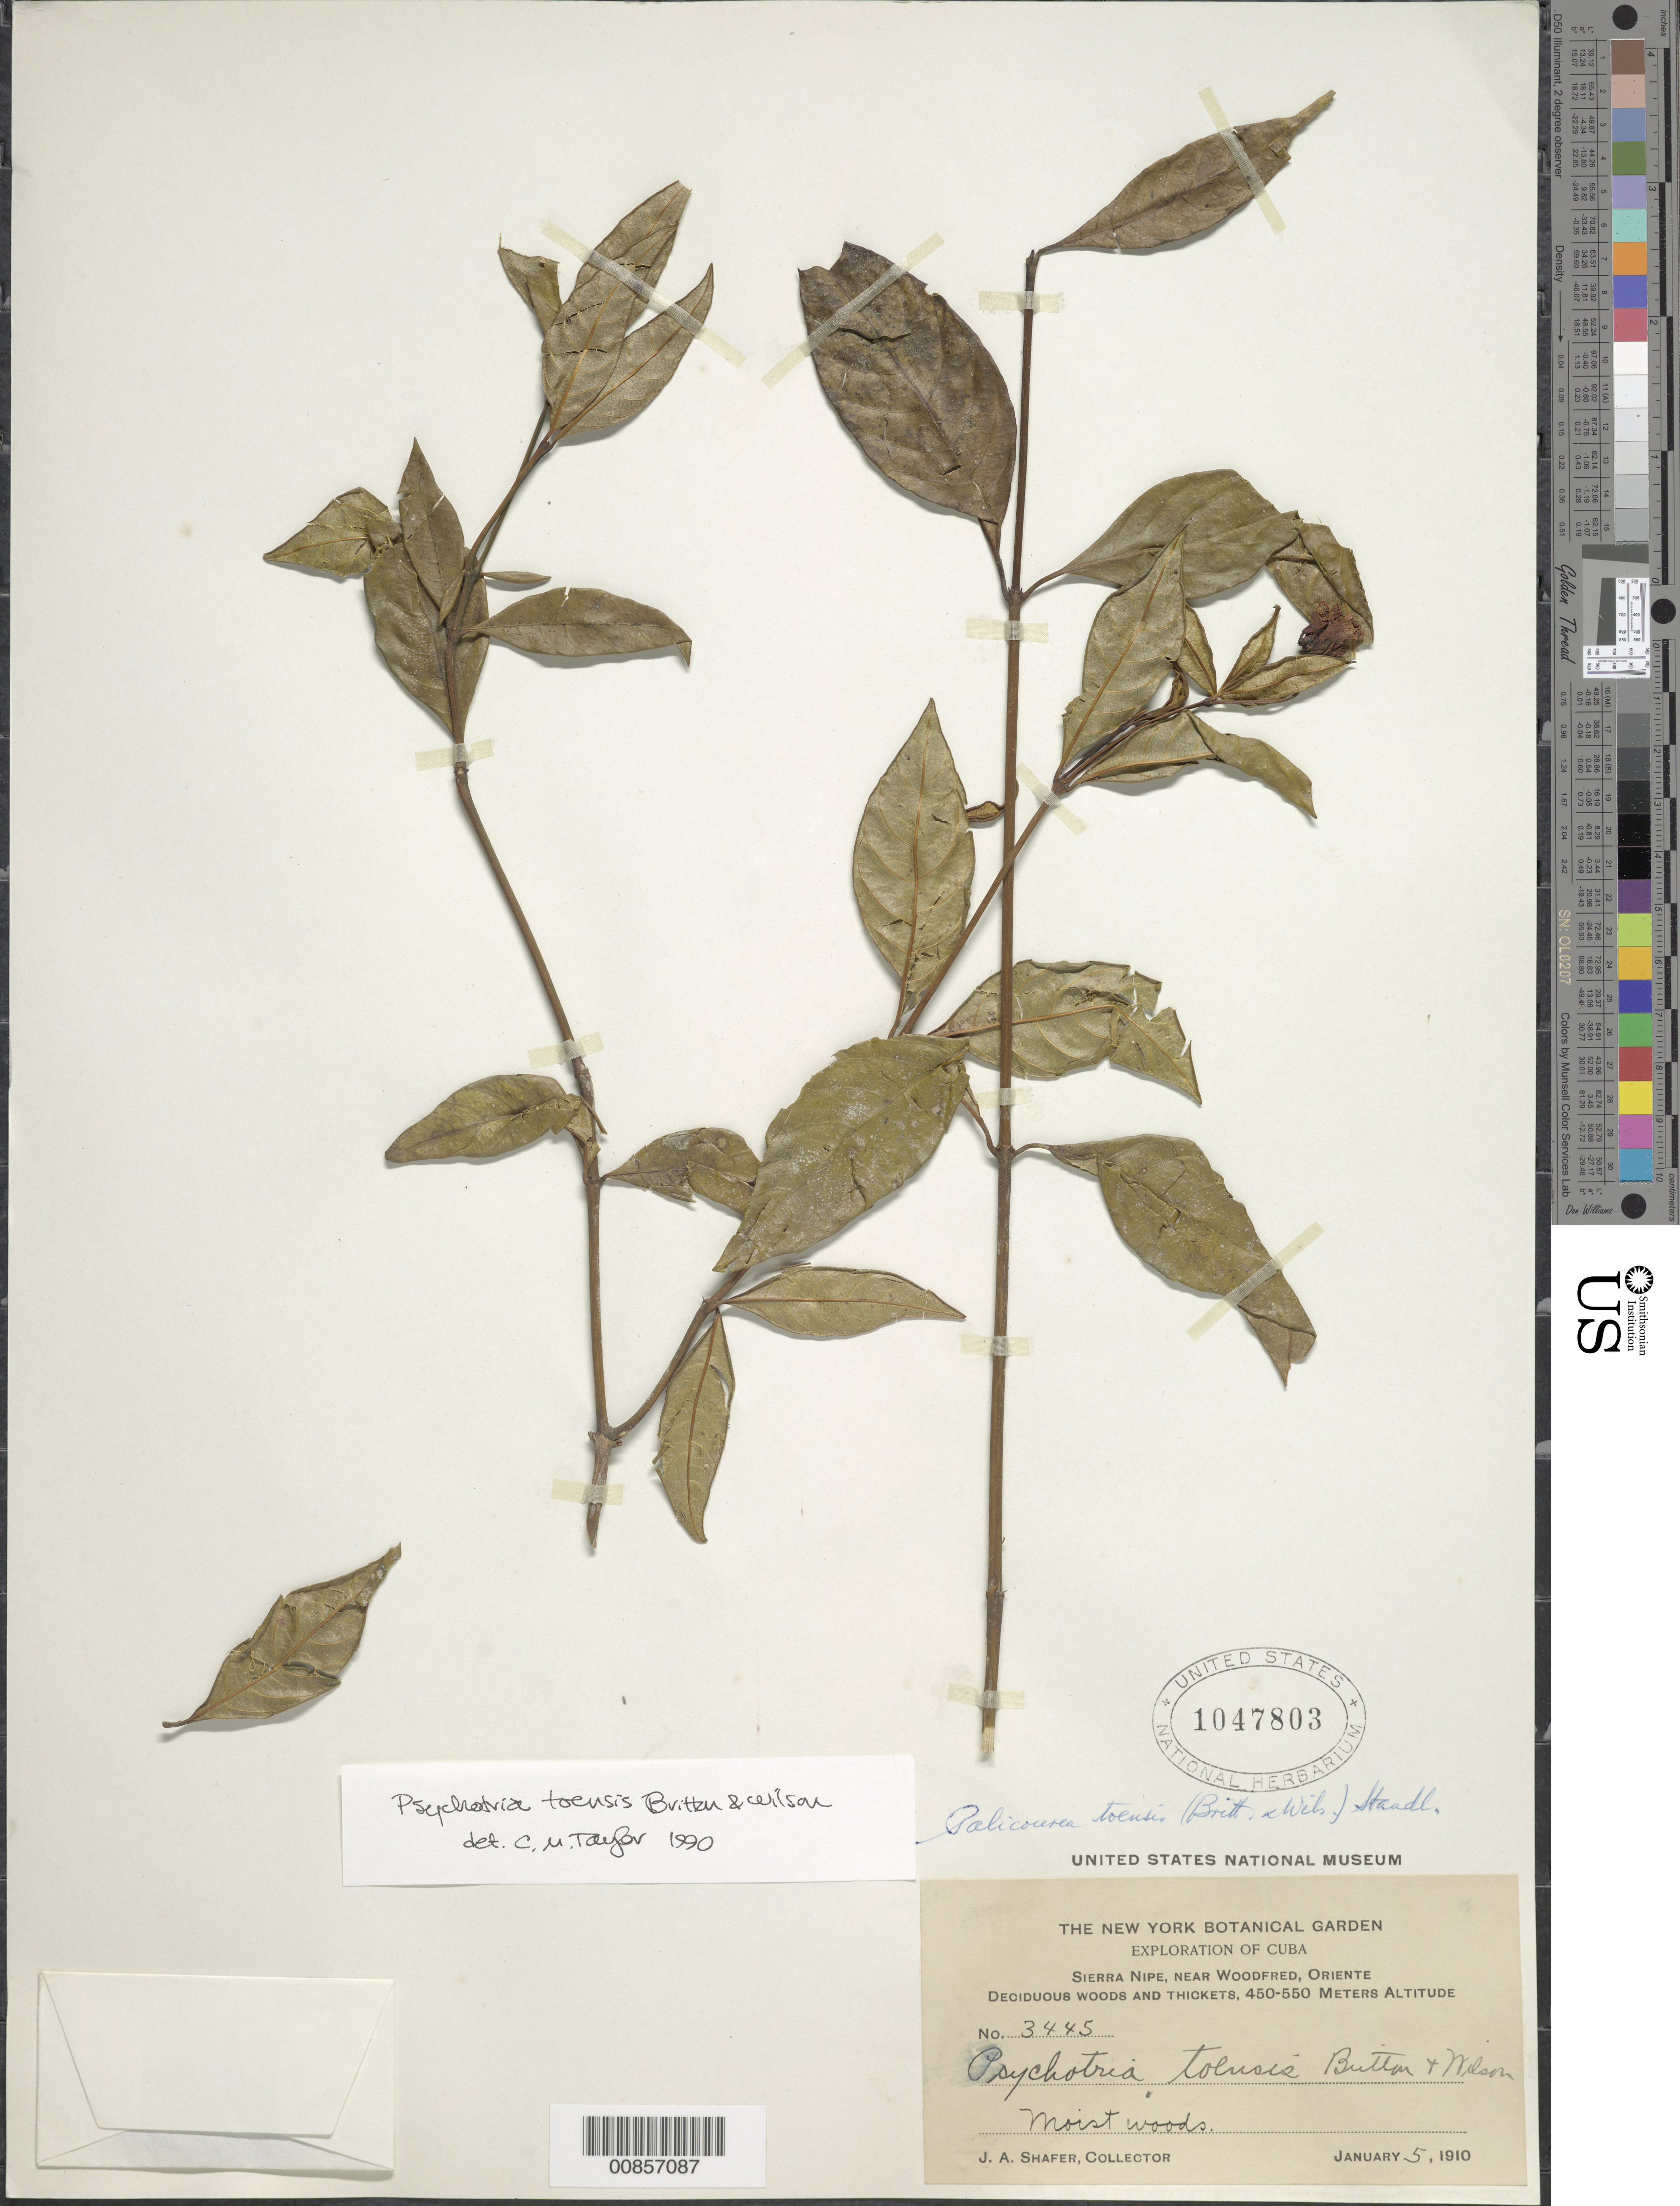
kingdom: Plantae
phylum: Tracheophyta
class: Magnoliopsida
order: Gentianales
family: Rubiaceae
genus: Psychotria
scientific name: Psychotria toensis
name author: Britton & P. Wilson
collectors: J. A. Shafer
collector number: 3445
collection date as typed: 05 Jan 1910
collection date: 1910-01-05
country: Cuba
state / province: Oriente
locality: Sierra Nipe, near Woodfred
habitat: Deciduous woods and thickets: moist woods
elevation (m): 450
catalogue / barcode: US 1047803